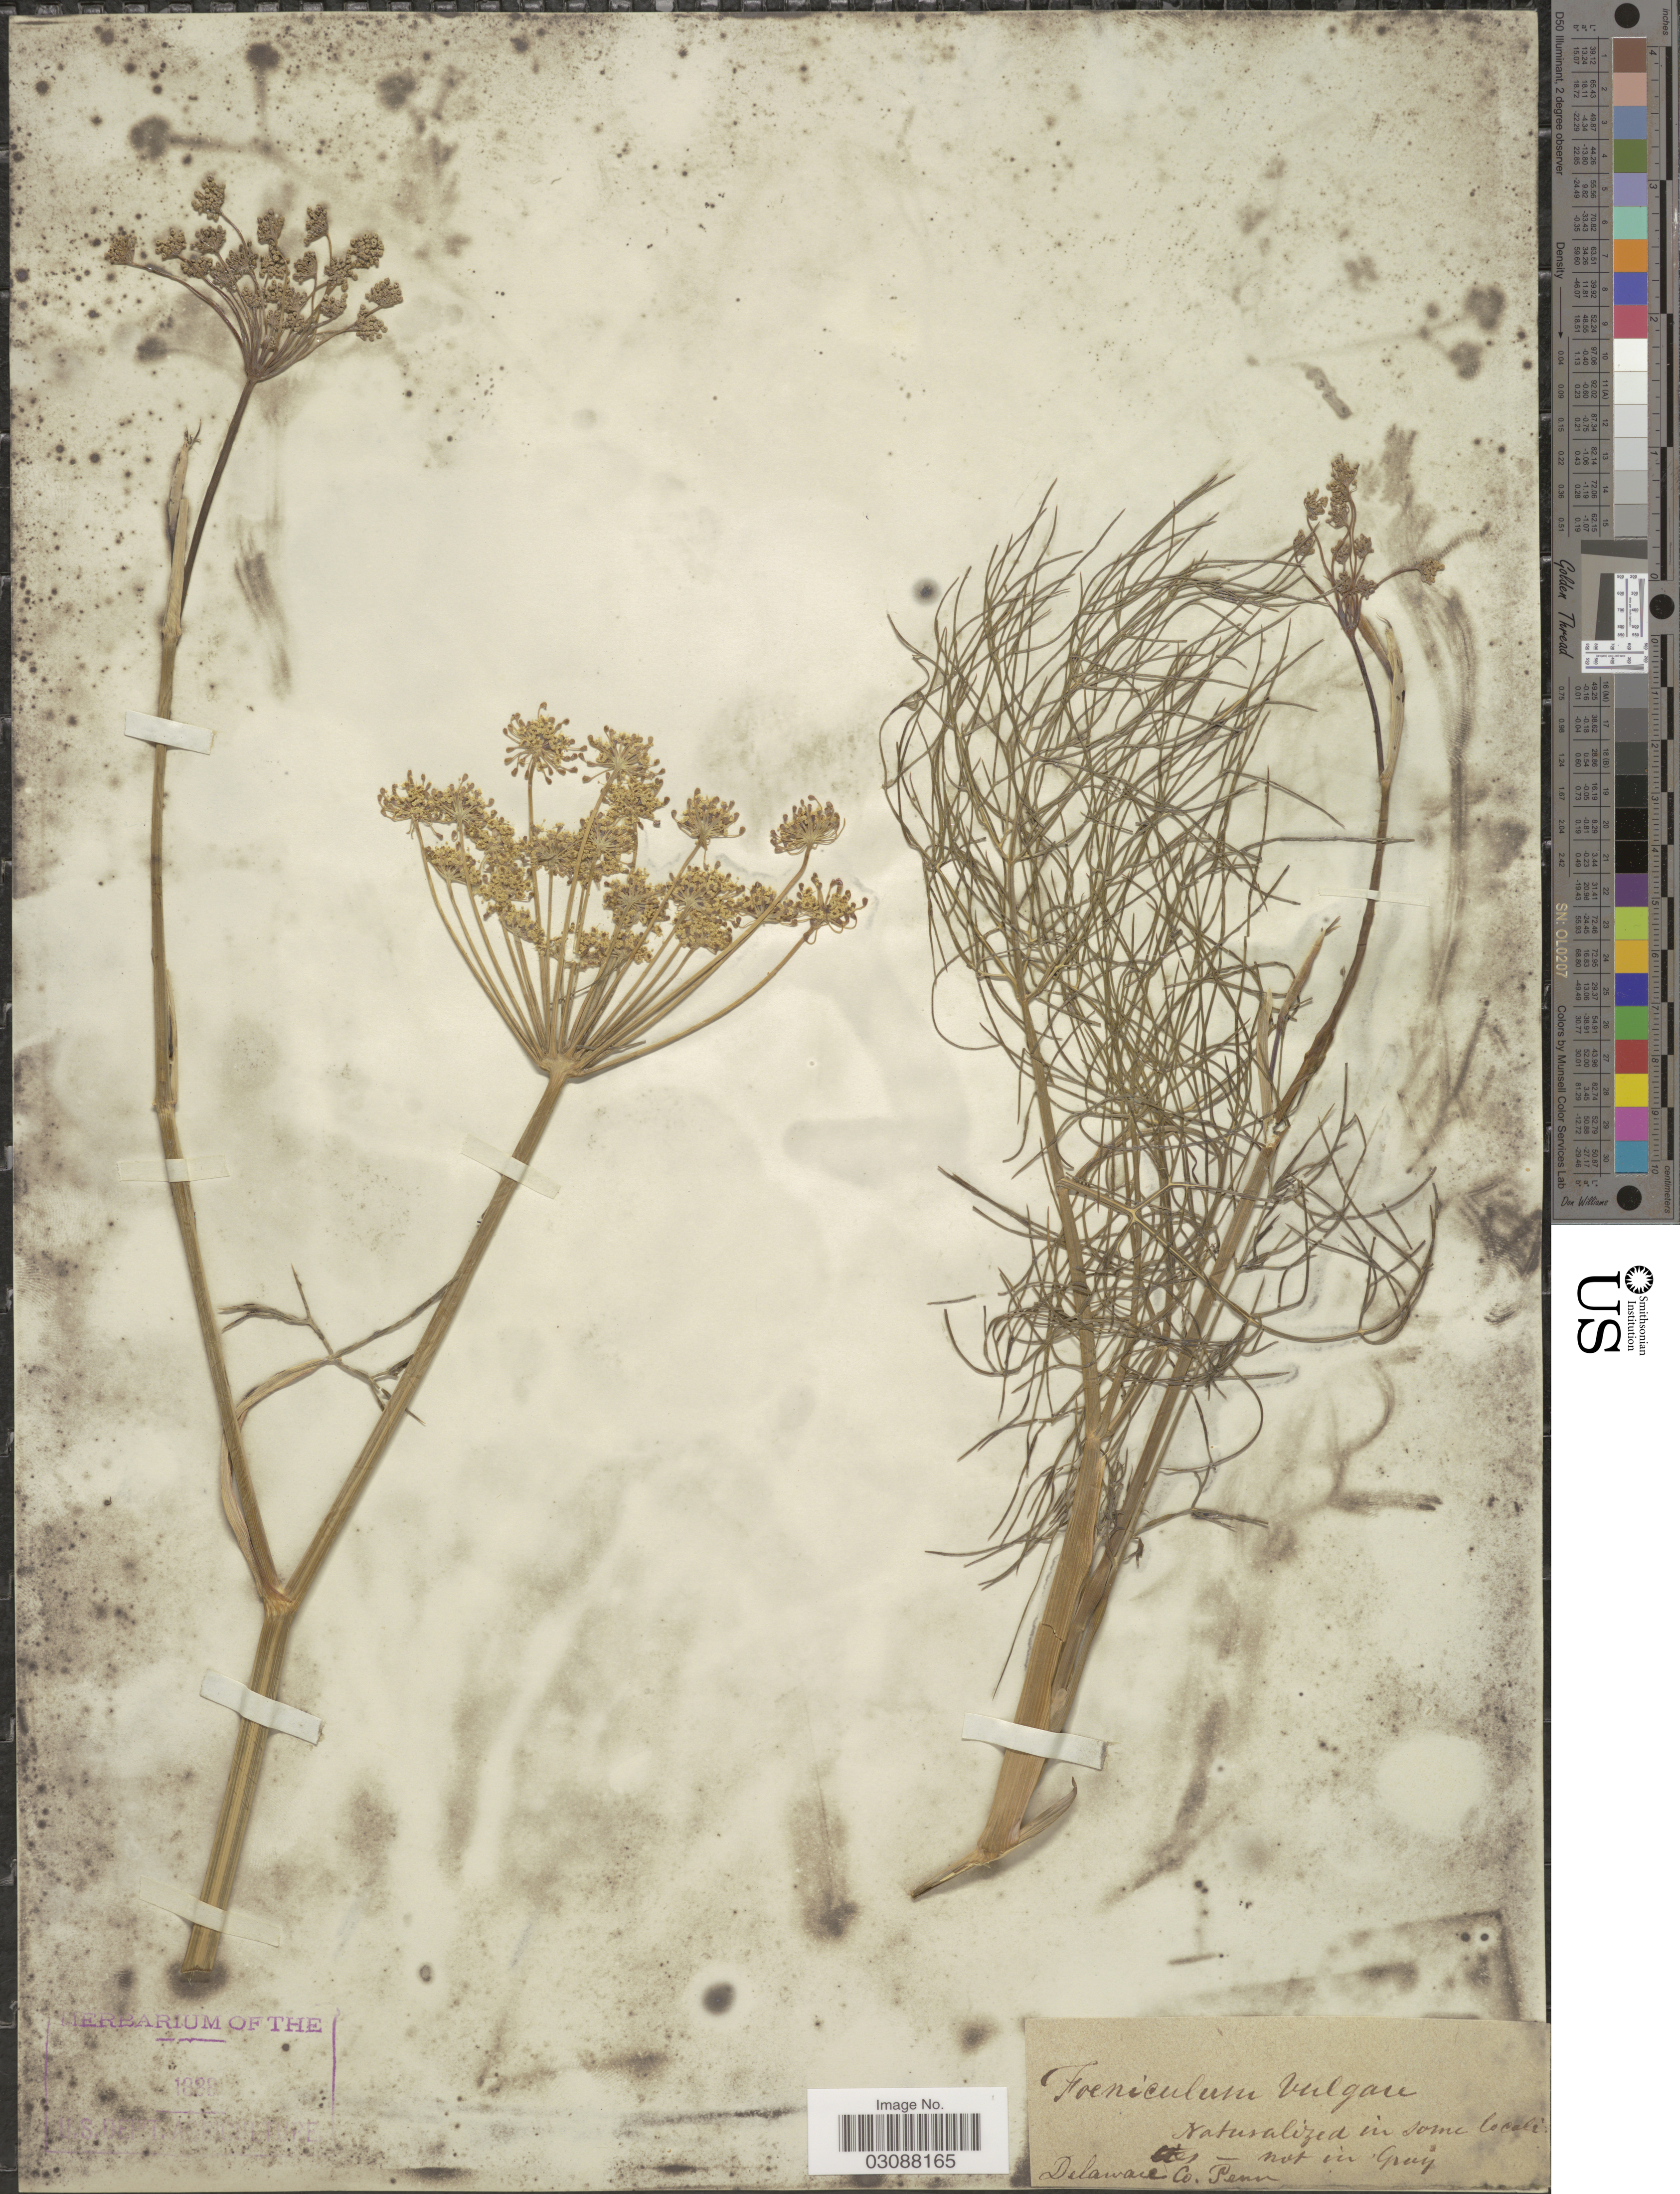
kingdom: Plantae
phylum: Tracheophyta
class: Magnoliopsida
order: Apiales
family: Apiaceae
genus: Foeniculum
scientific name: Foeniculum vulgare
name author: Mill.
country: United States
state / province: Pennsylvania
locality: Delaware Co. Penn.